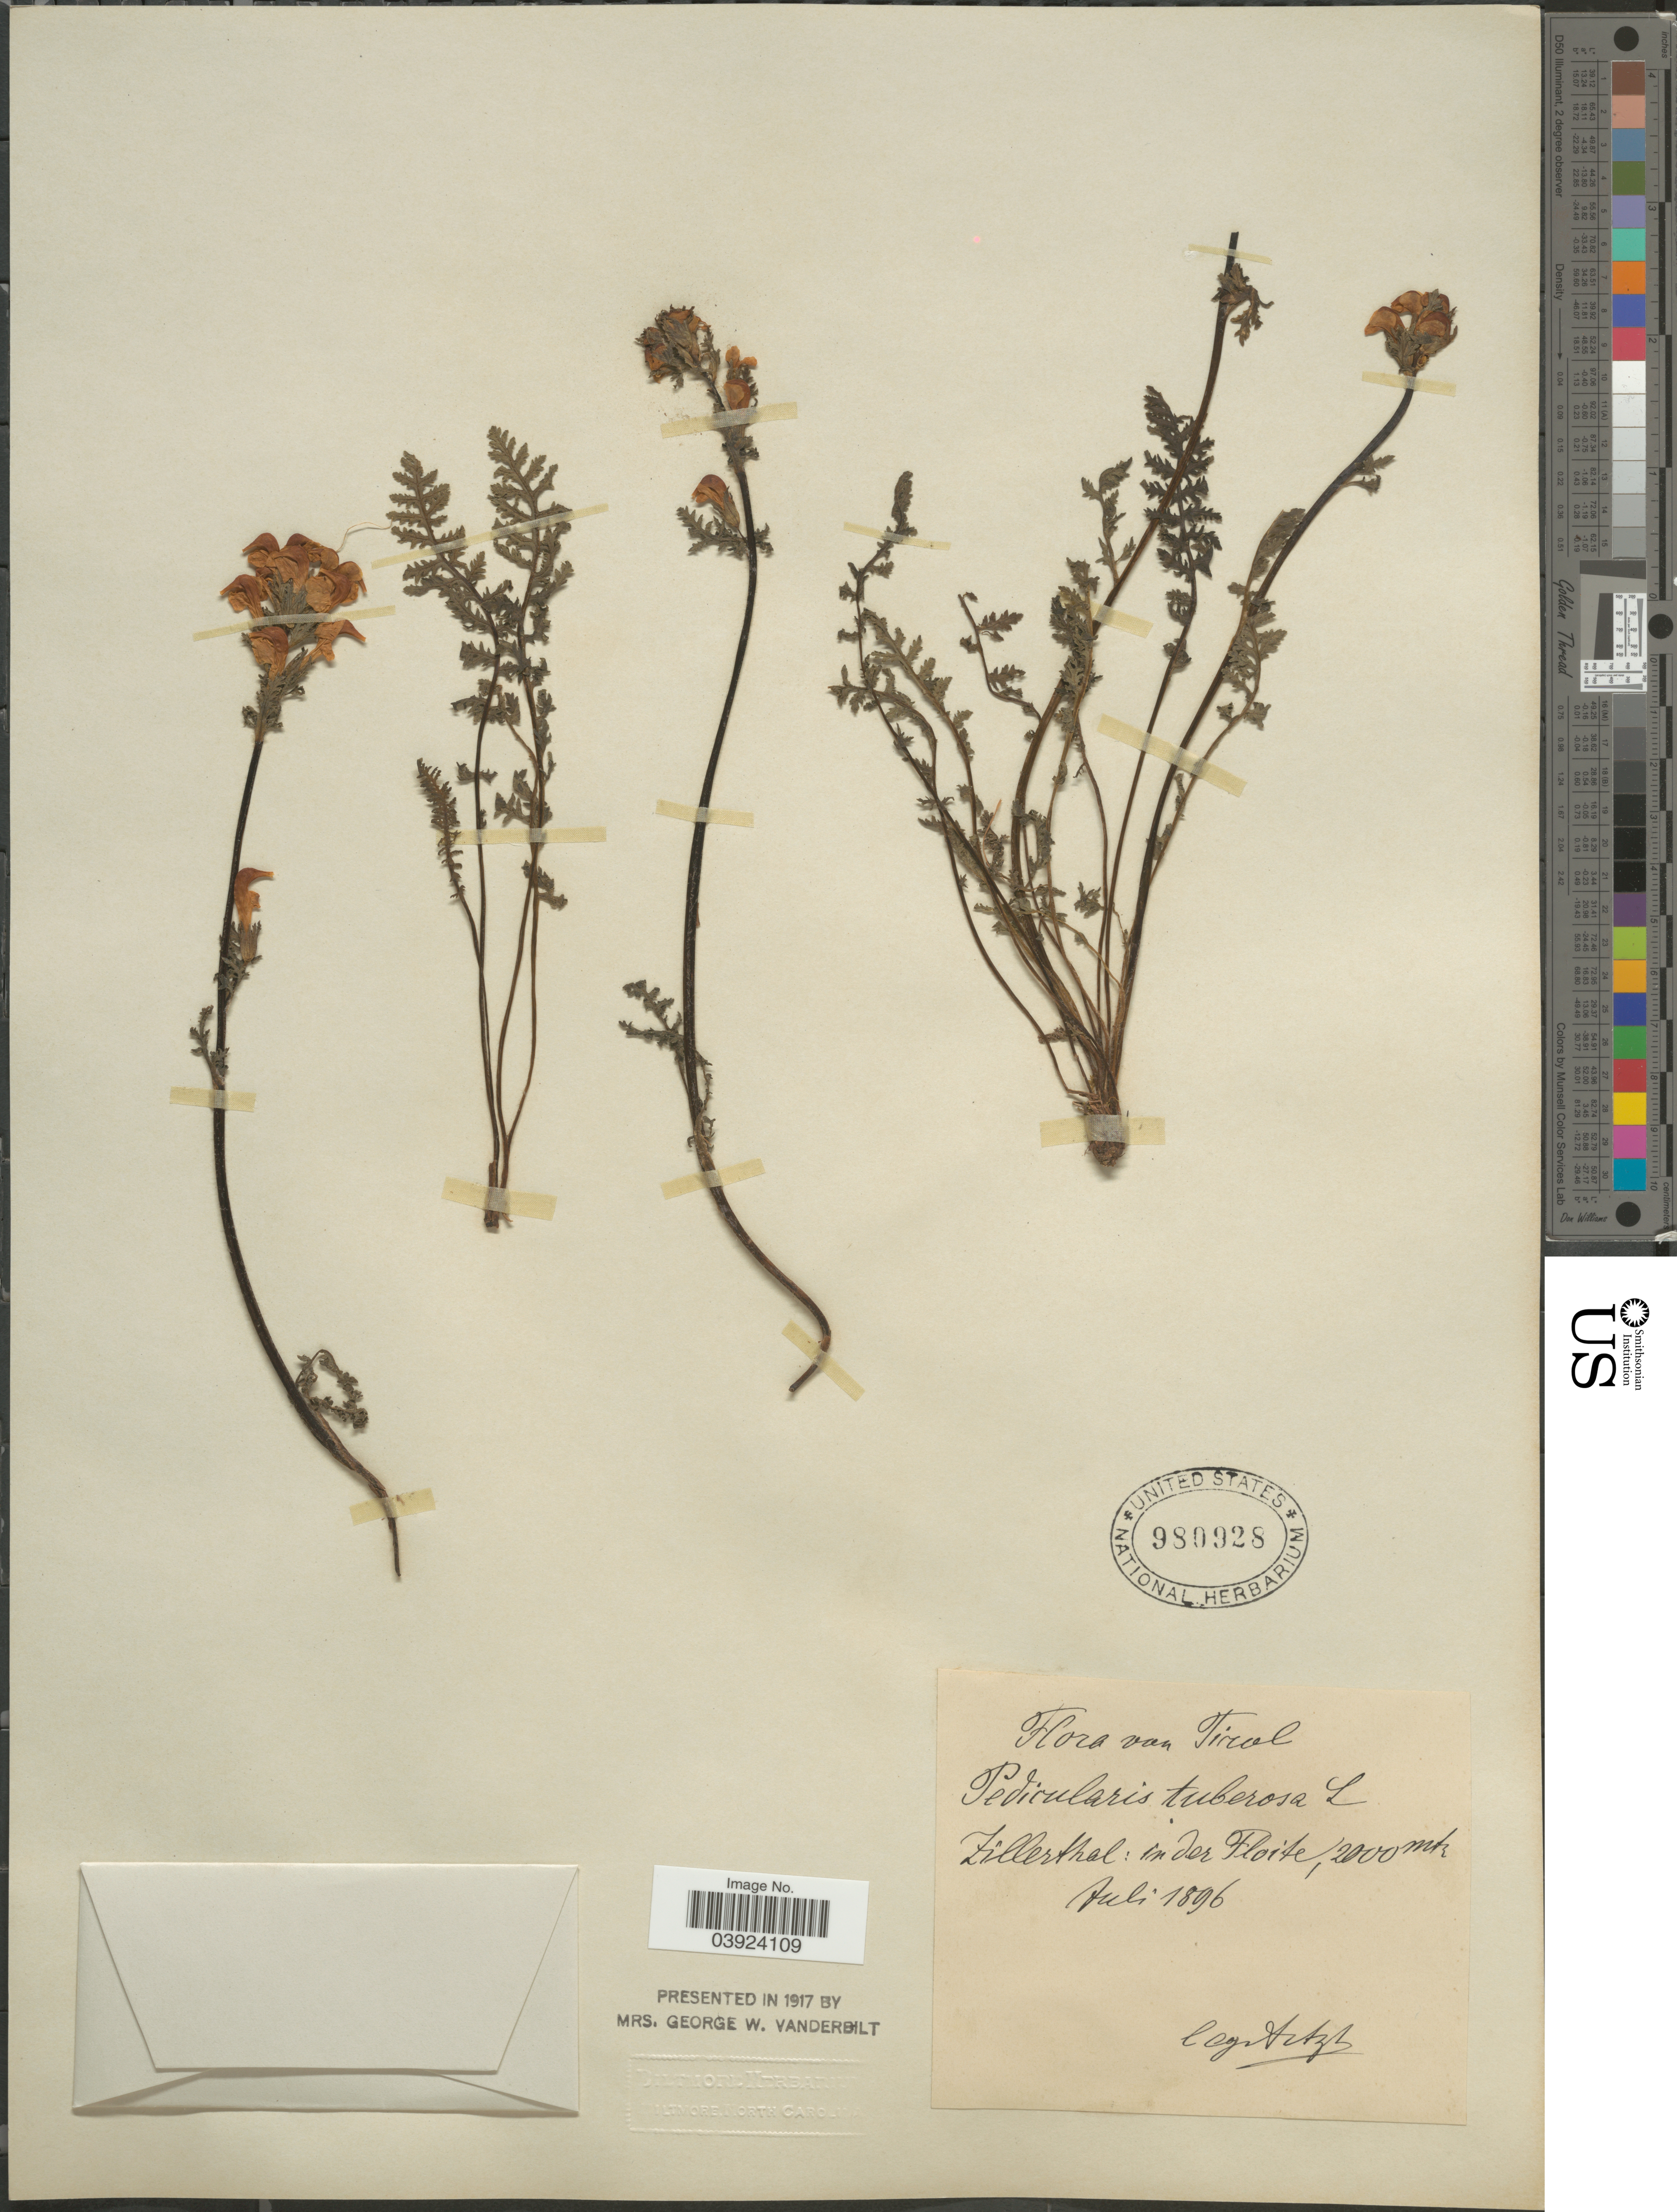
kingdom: Plantae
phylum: Tracheophyta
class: Magnoliopsida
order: Lamiales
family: Orobanchaceae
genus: Pedicularis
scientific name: Pedicularis tuberosa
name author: L.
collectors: -. Artzb.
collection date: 1896-07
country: Austria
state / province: Tirol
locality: Zillerthal: in der Floite.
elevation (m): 2000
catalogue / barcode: US 980928